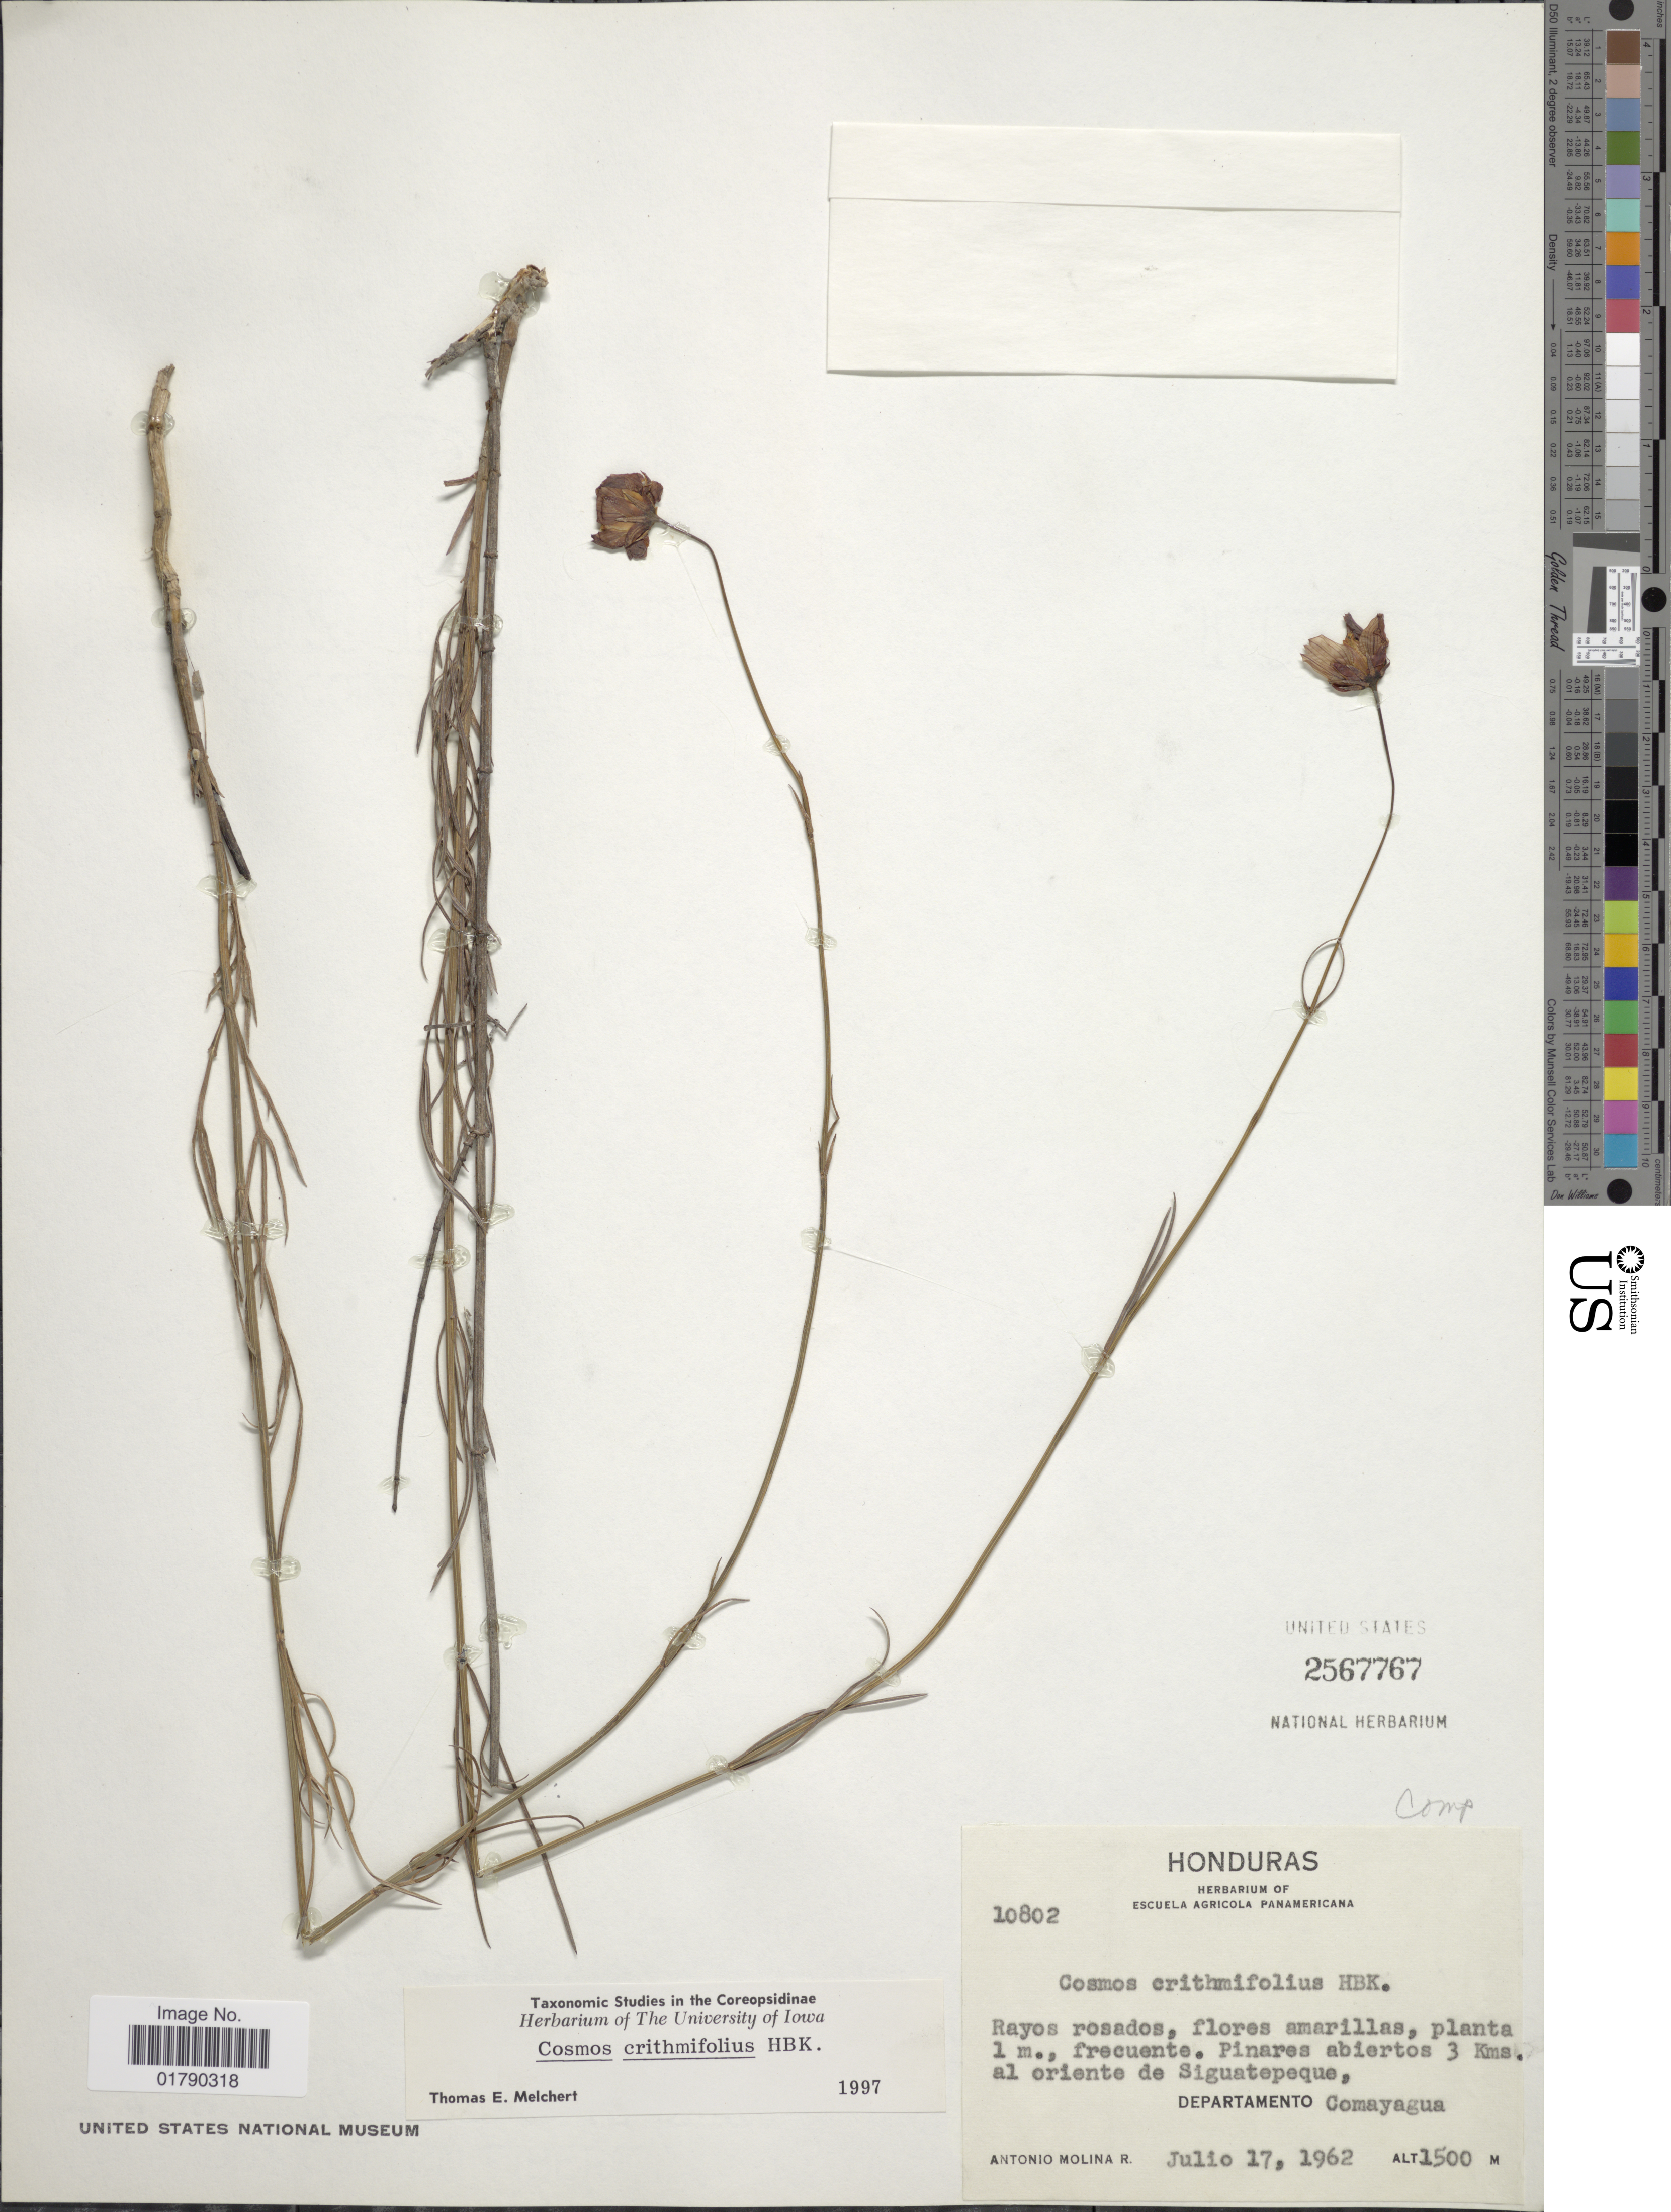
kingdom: Plantae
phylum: Tracheophyta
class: Magnoliopsida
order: Asterales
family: Asteraceae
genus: Cosmos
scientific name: Cosmos crithmifolius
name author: Kunth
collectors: A. Molina R.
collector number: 10802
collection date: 1962-07-17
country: Honduras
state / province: Comayagua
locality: Pinares abiertos 3 kms al oriente de Siguatepeque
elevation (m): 1500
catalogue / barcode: US 2567767